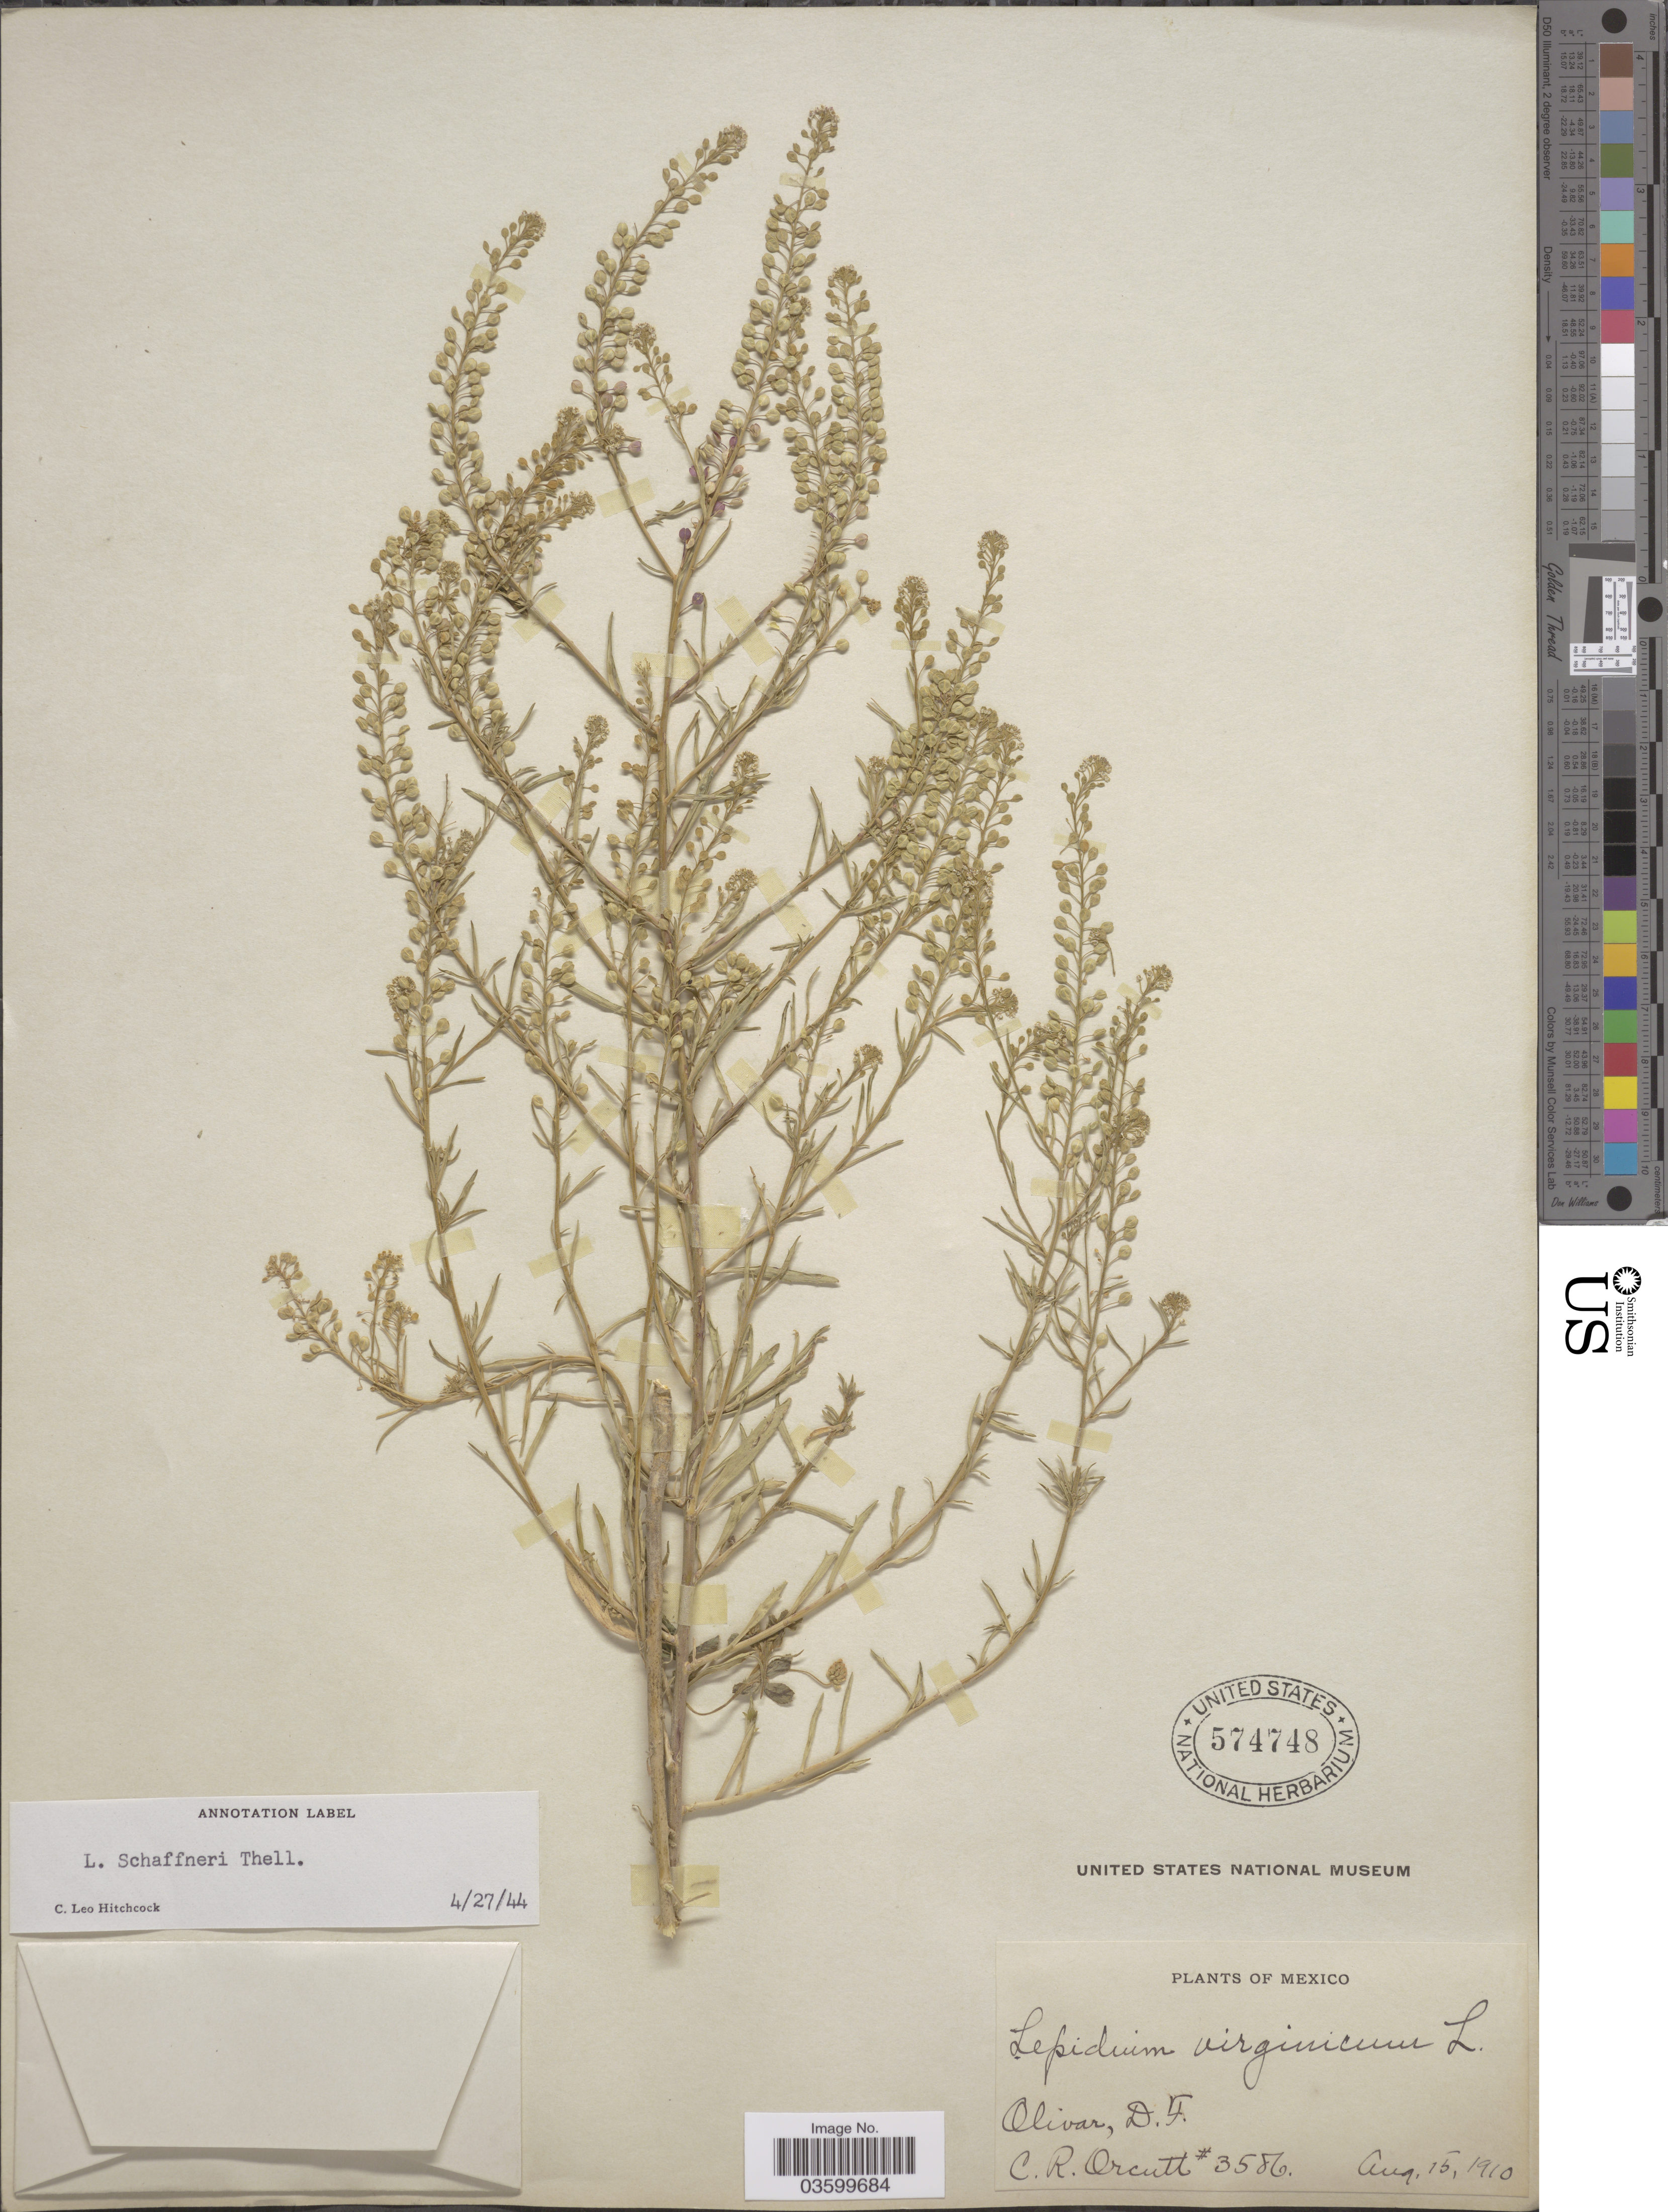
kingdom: Plantae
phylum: Tracheophyta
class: Magnoliopsida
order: Brassicales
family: Brassicaceae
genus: Lepidium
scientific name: Lepidium schaffneri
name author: Thell.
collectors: C. R. Orcutt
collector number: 3586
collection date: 1910-08-15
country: Mexico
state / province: Distrito Federal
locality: Olivar.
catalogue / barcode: US 574748